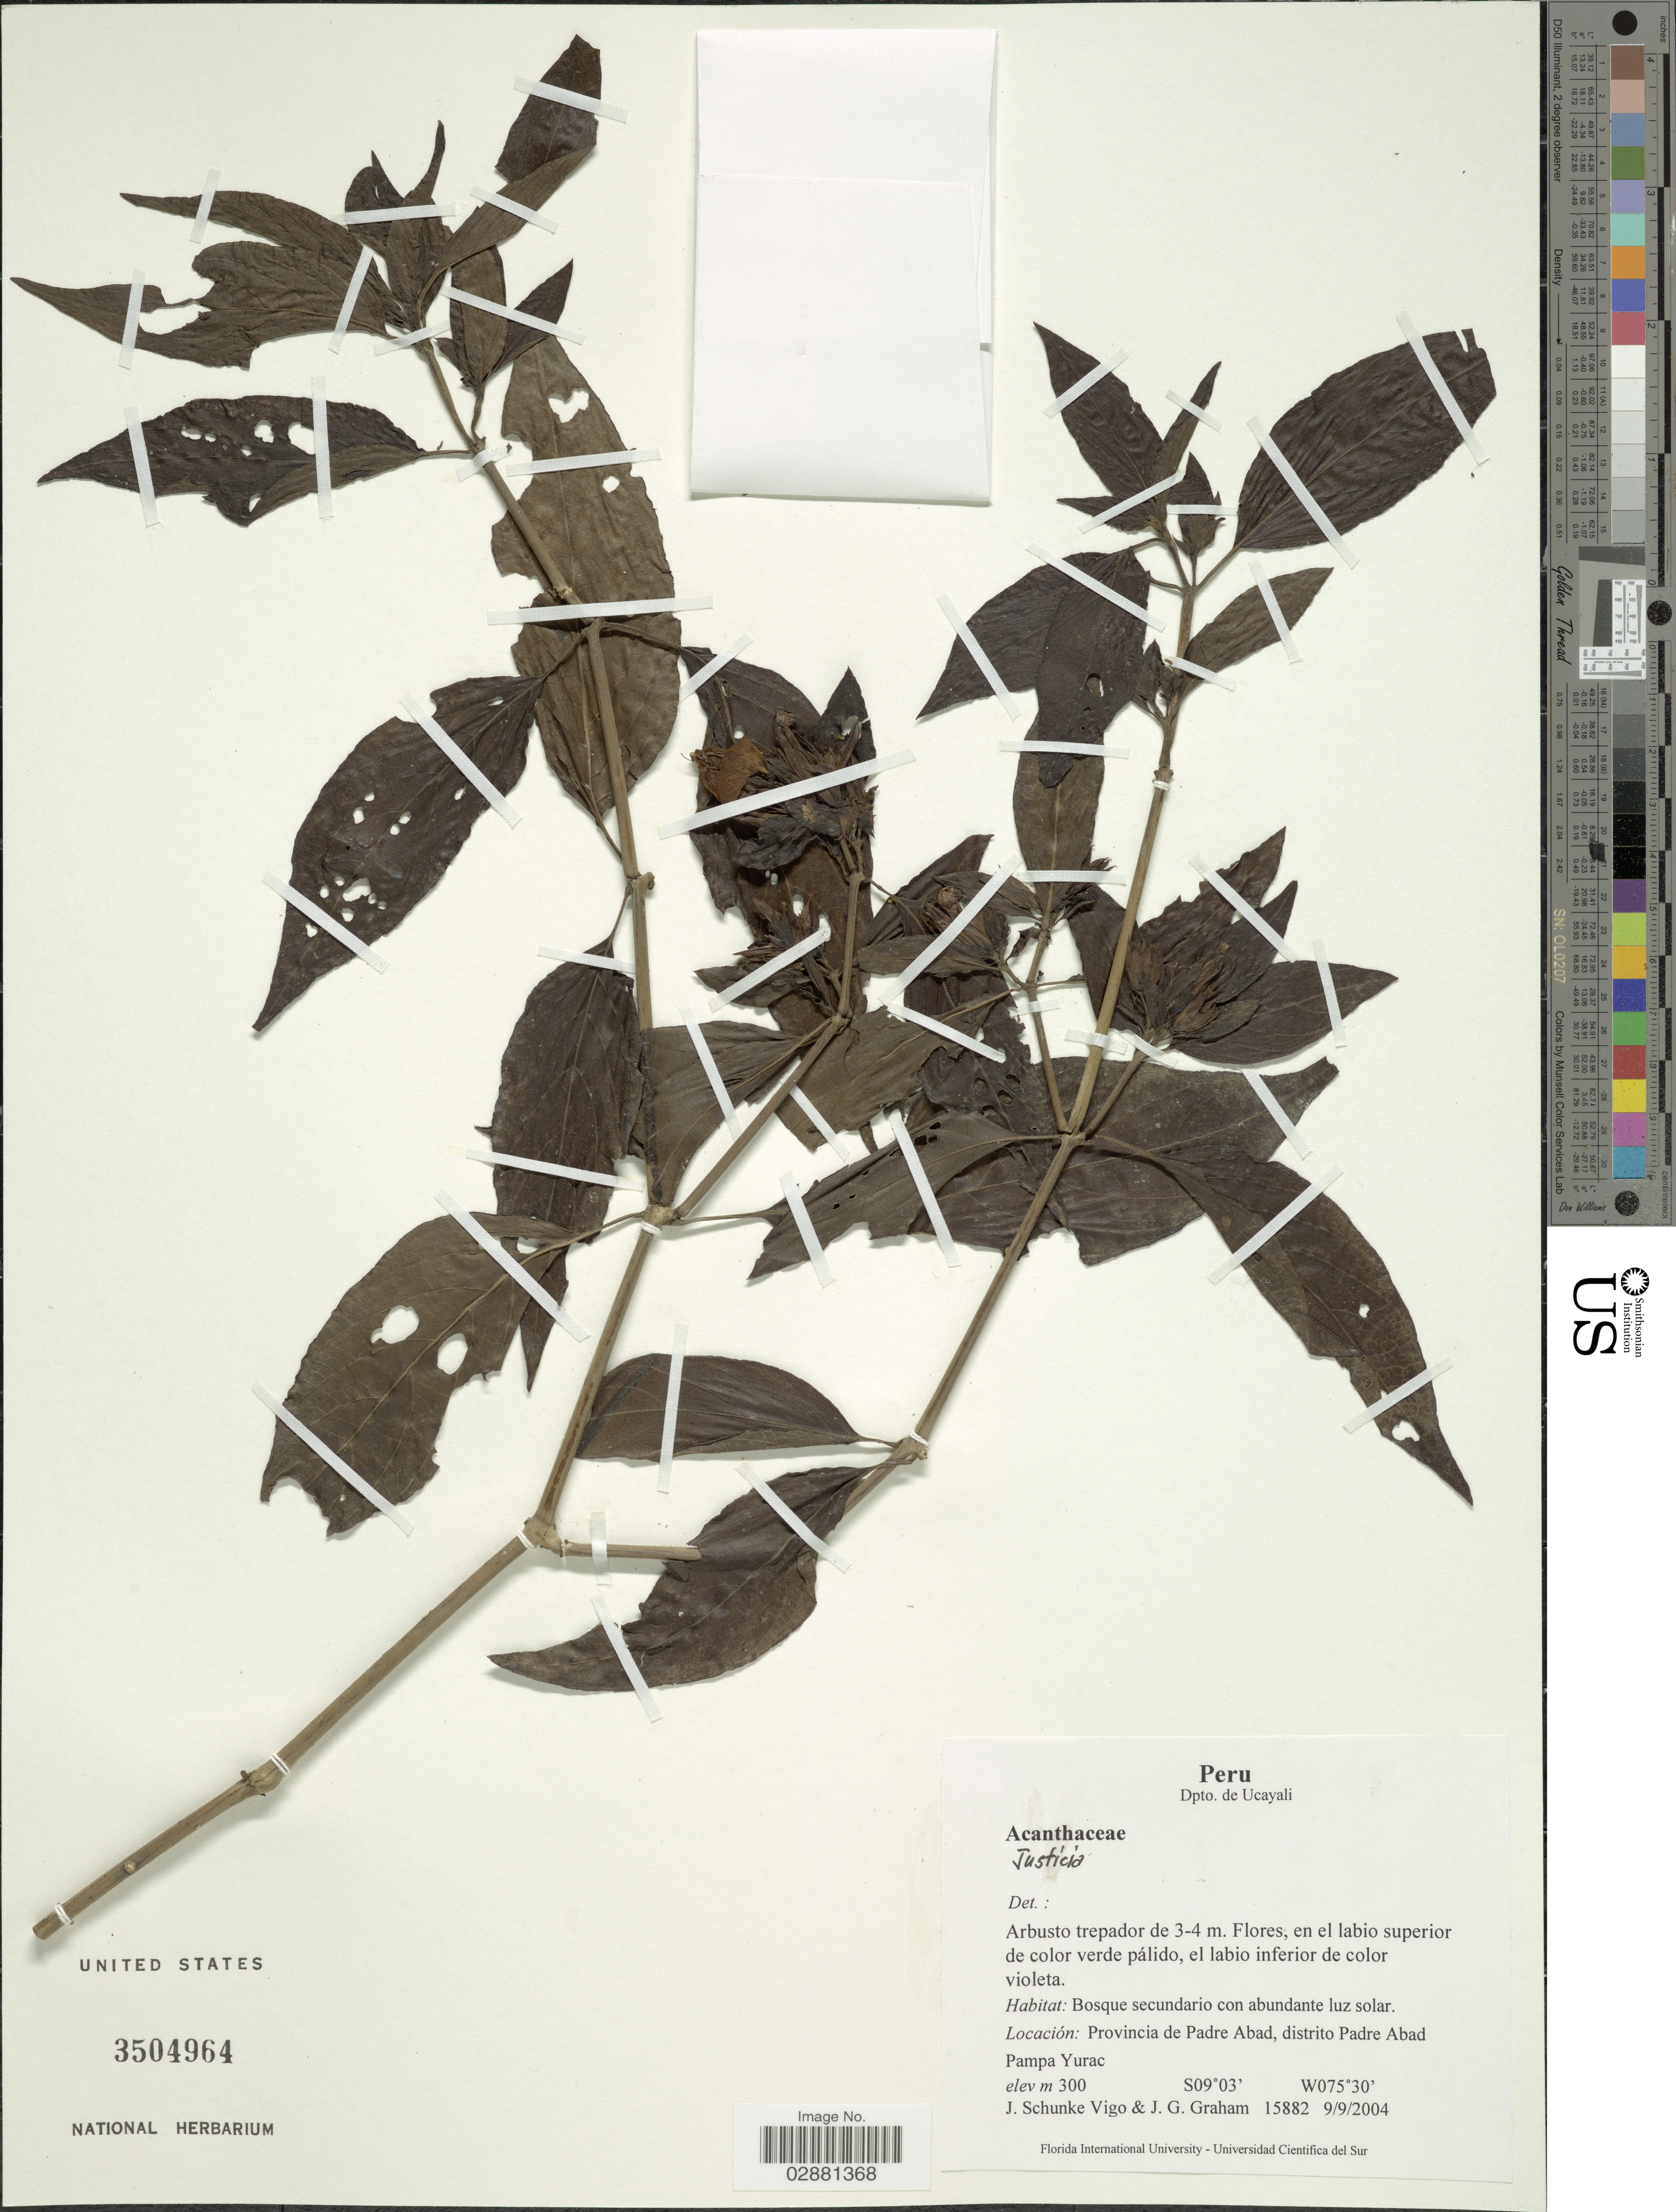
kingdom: Plantae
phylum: Tracheophyta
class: Magnoliopsida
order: Lamiales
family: Acanthaceae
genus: Justicia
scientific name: Justicia sp.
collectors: J. Schunke Vigo & J. Graham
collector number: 15882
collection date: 2004-09-09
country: Peru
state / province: Ucayali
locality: Dpto. de Ucayali, Provincia de Padre Abad, distrito Padre Abad Pampa Yurac.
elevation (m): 300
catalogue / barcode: US 3504964